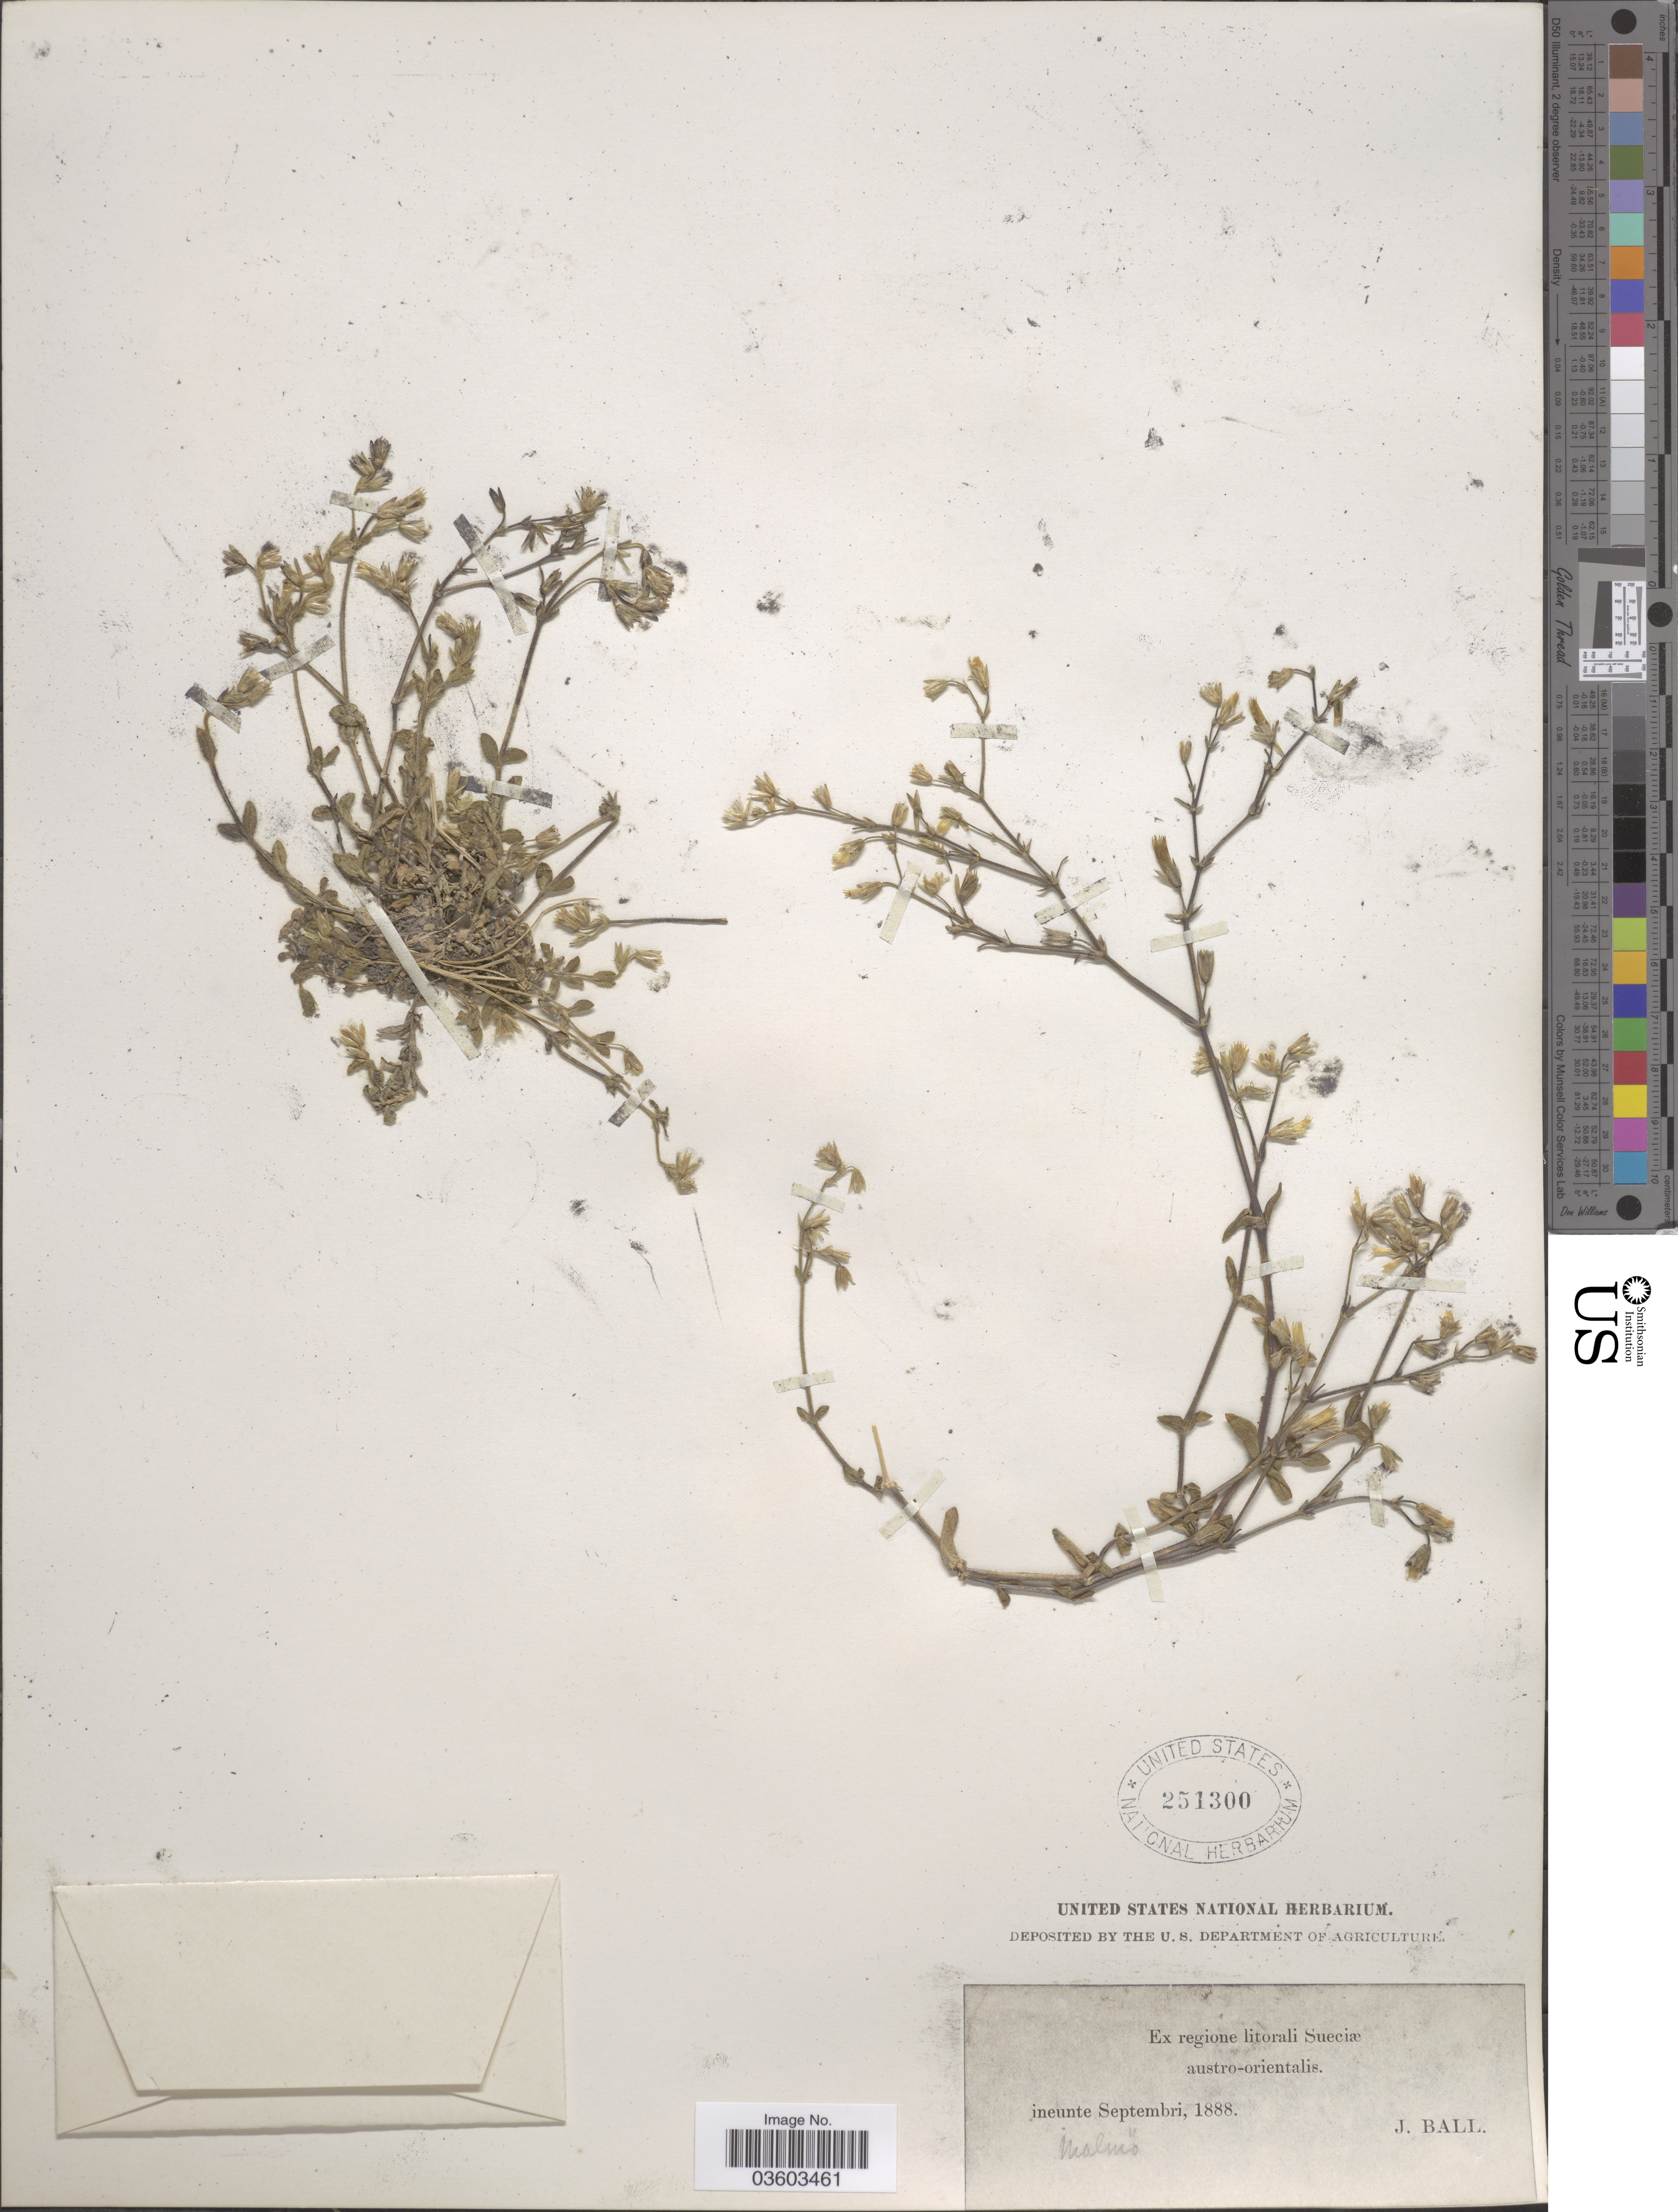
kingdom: Plantae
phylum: Tracheophyta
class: Magnoliopsida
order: Caryophyllales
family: Caryophyllaceae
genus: Cerastium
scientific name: Cerastium sp.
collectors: J. Ball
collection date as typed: Ineunte Septembri, 1888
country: Sweden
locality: Ex regione litorali Sueciæ austro-orientalis. Malmö.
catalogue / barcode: US 251300